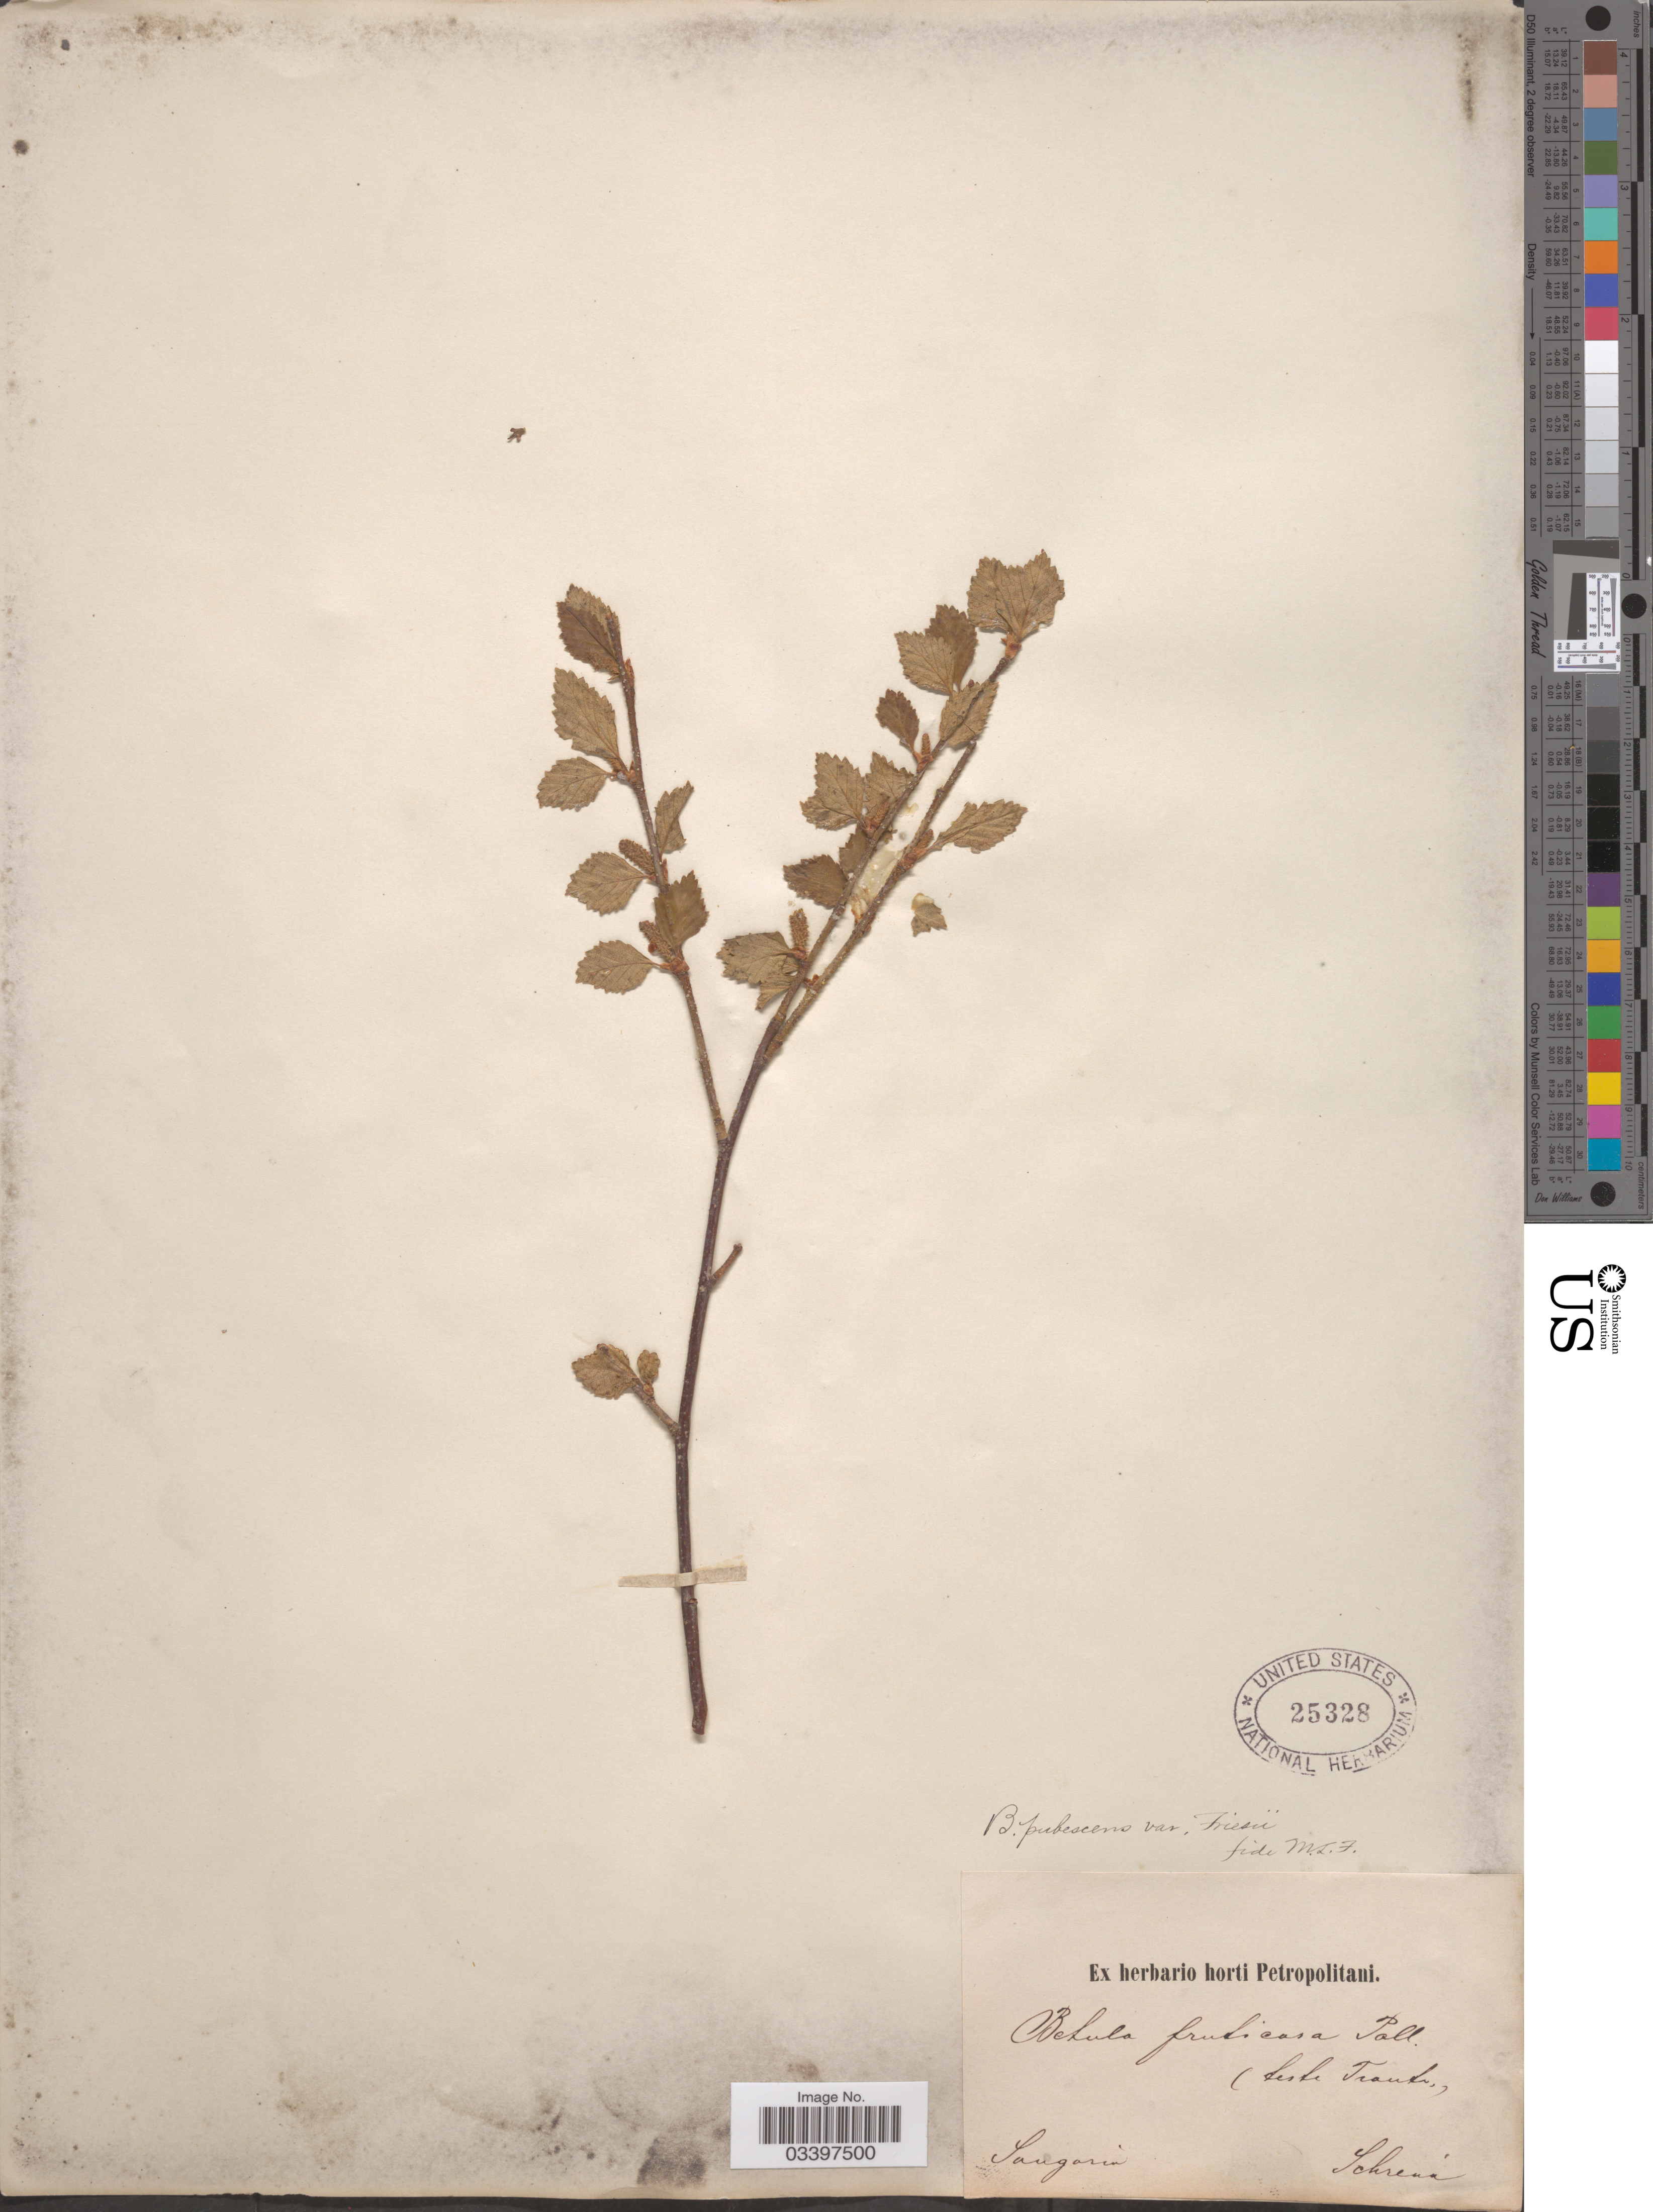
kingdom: Plantae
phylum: Tracheophyta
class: Magnoliopsida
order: Fagales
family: Betulaceae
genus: Betula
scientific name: Betula pubescens var. friesii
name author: (Larsson ex Hartm.) Nyman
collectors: A.G. Schrenk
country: Kazakhstan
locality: Songoria.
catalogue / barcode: US 25328